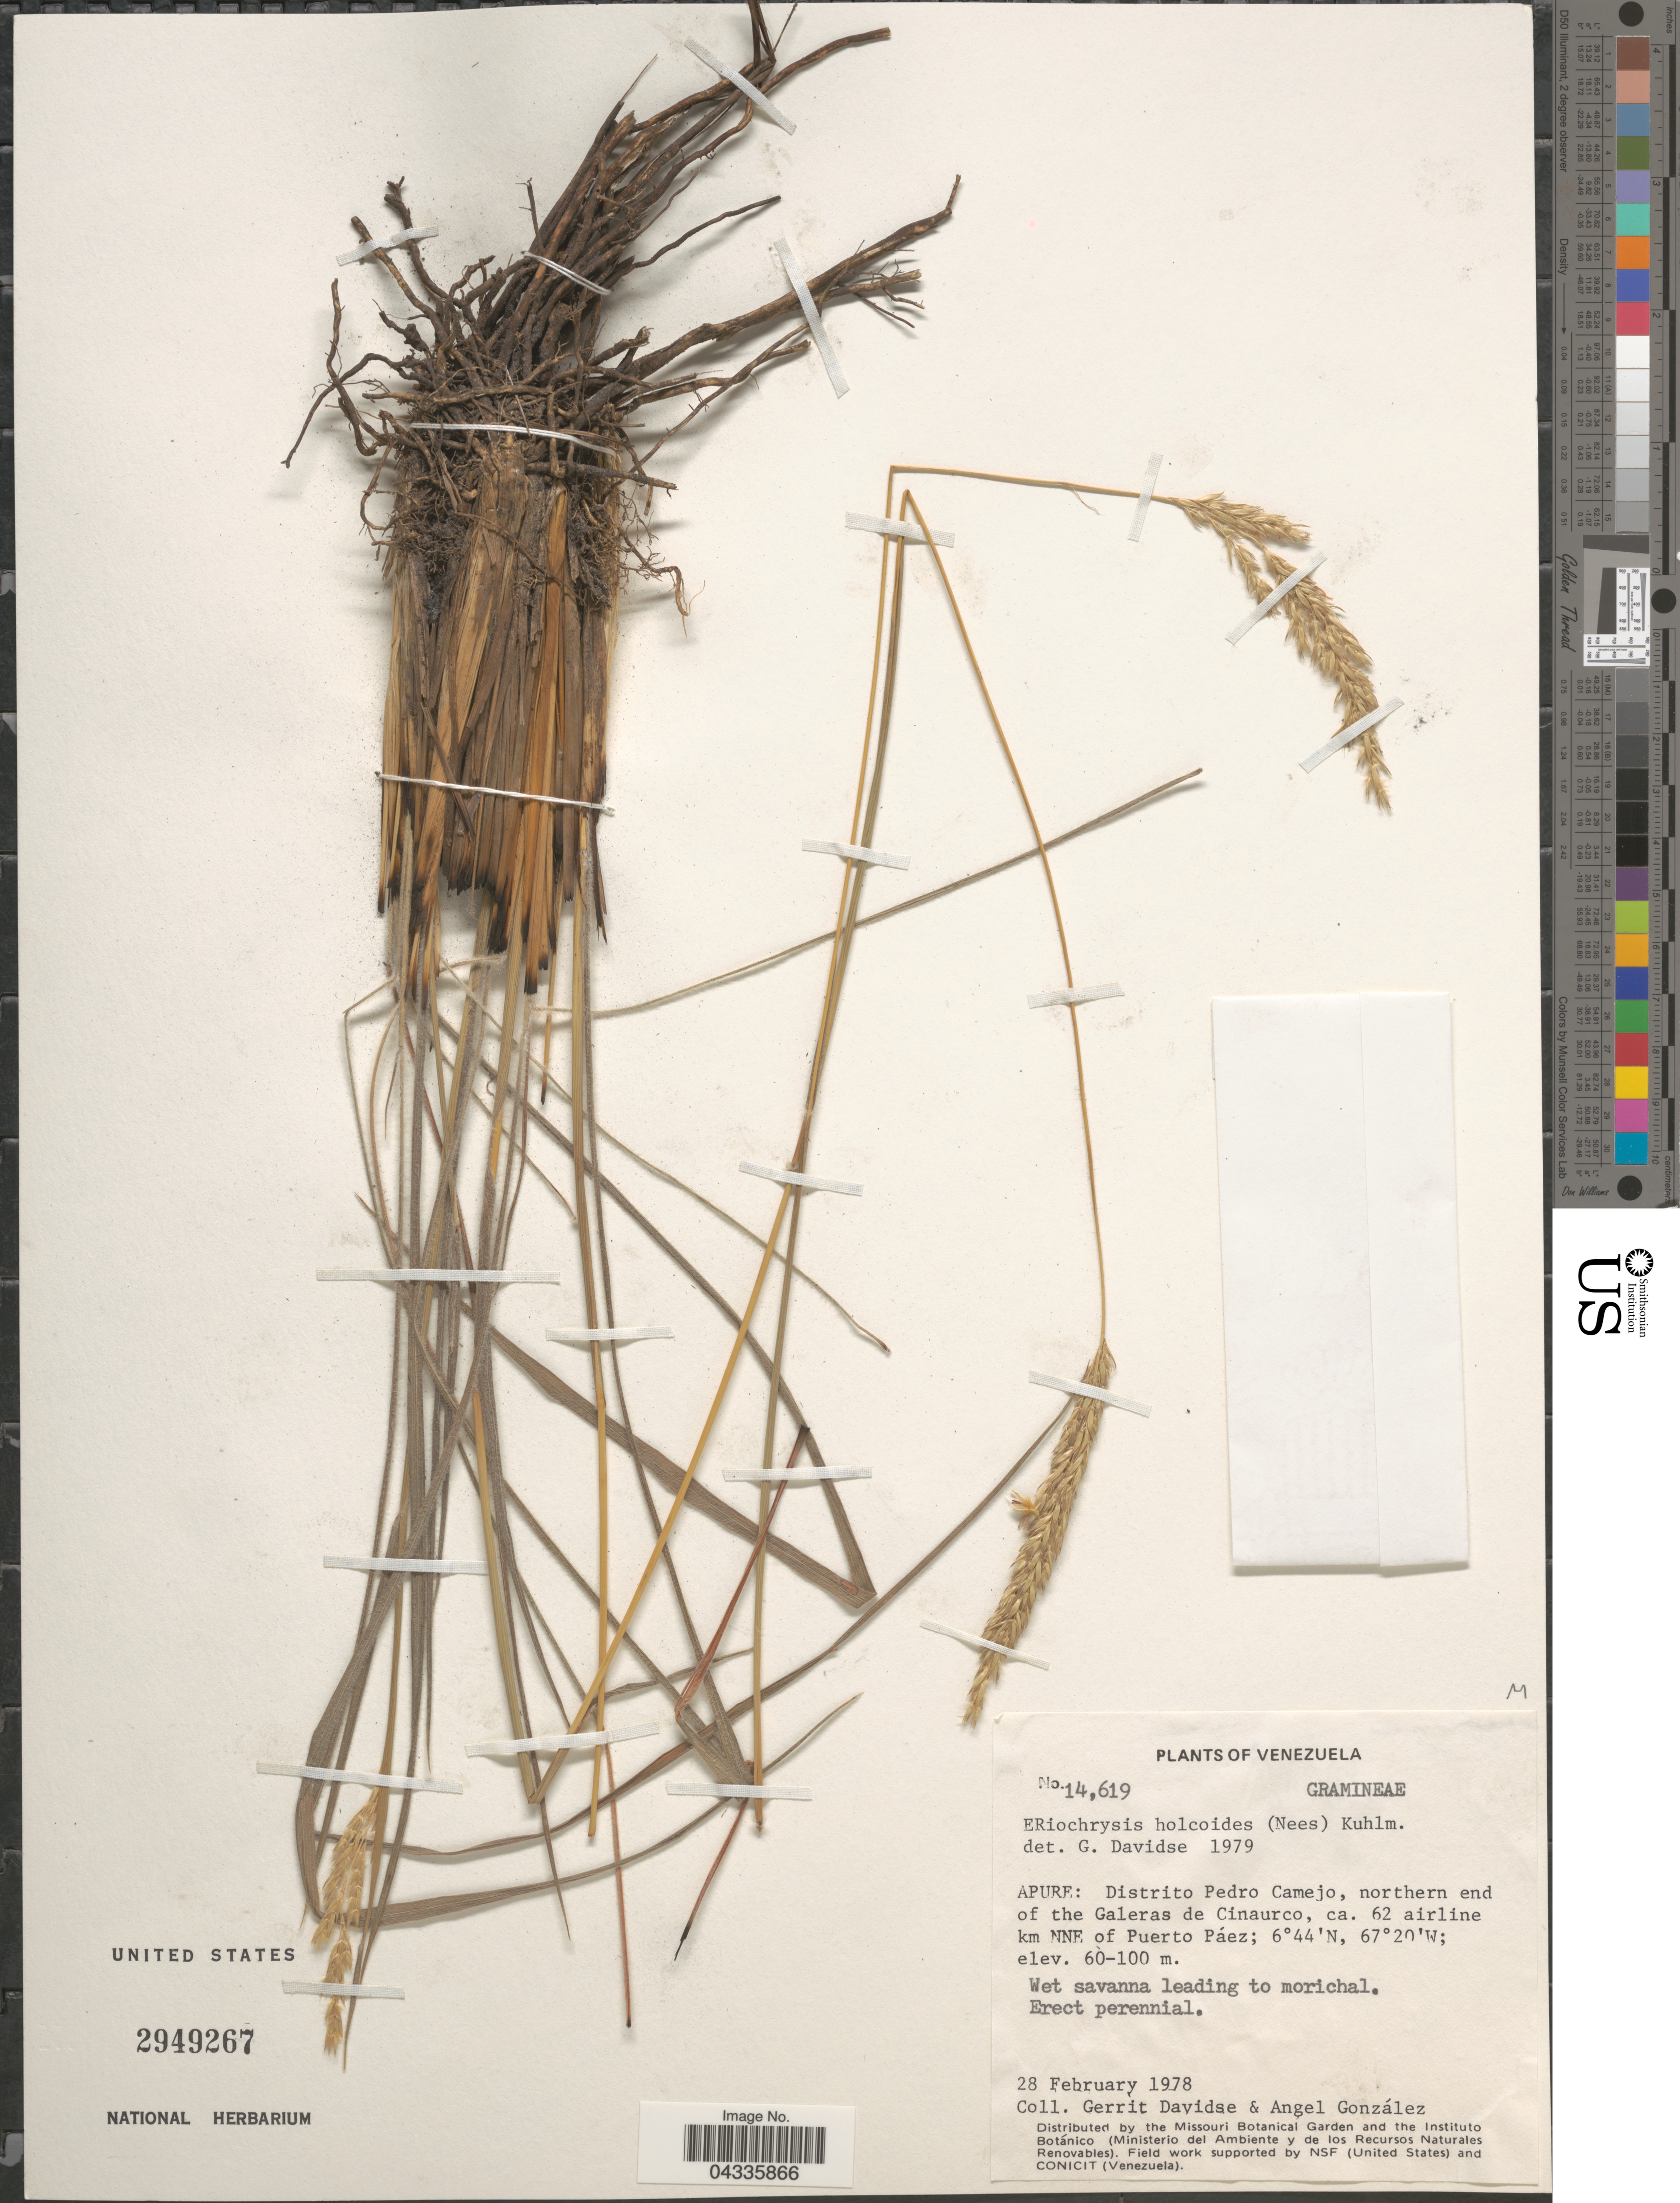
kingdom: Plantae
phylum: Tracheophyta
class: Liliopsida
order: Poales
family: Poaceae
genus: Eriochrysis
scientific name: Eriochrysis holcoides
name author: (Nees) Kuhlm.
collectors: G. Davidse & A. C. González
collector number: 14619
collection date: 1978-02-28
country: Venezuela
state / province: Apure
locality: Distrito Pedro Camejo, northern end of the Galeras de Cinaurco, ca. 62 airline km NNE of Puerto Páez.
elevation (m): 60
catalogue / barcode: US 2949267